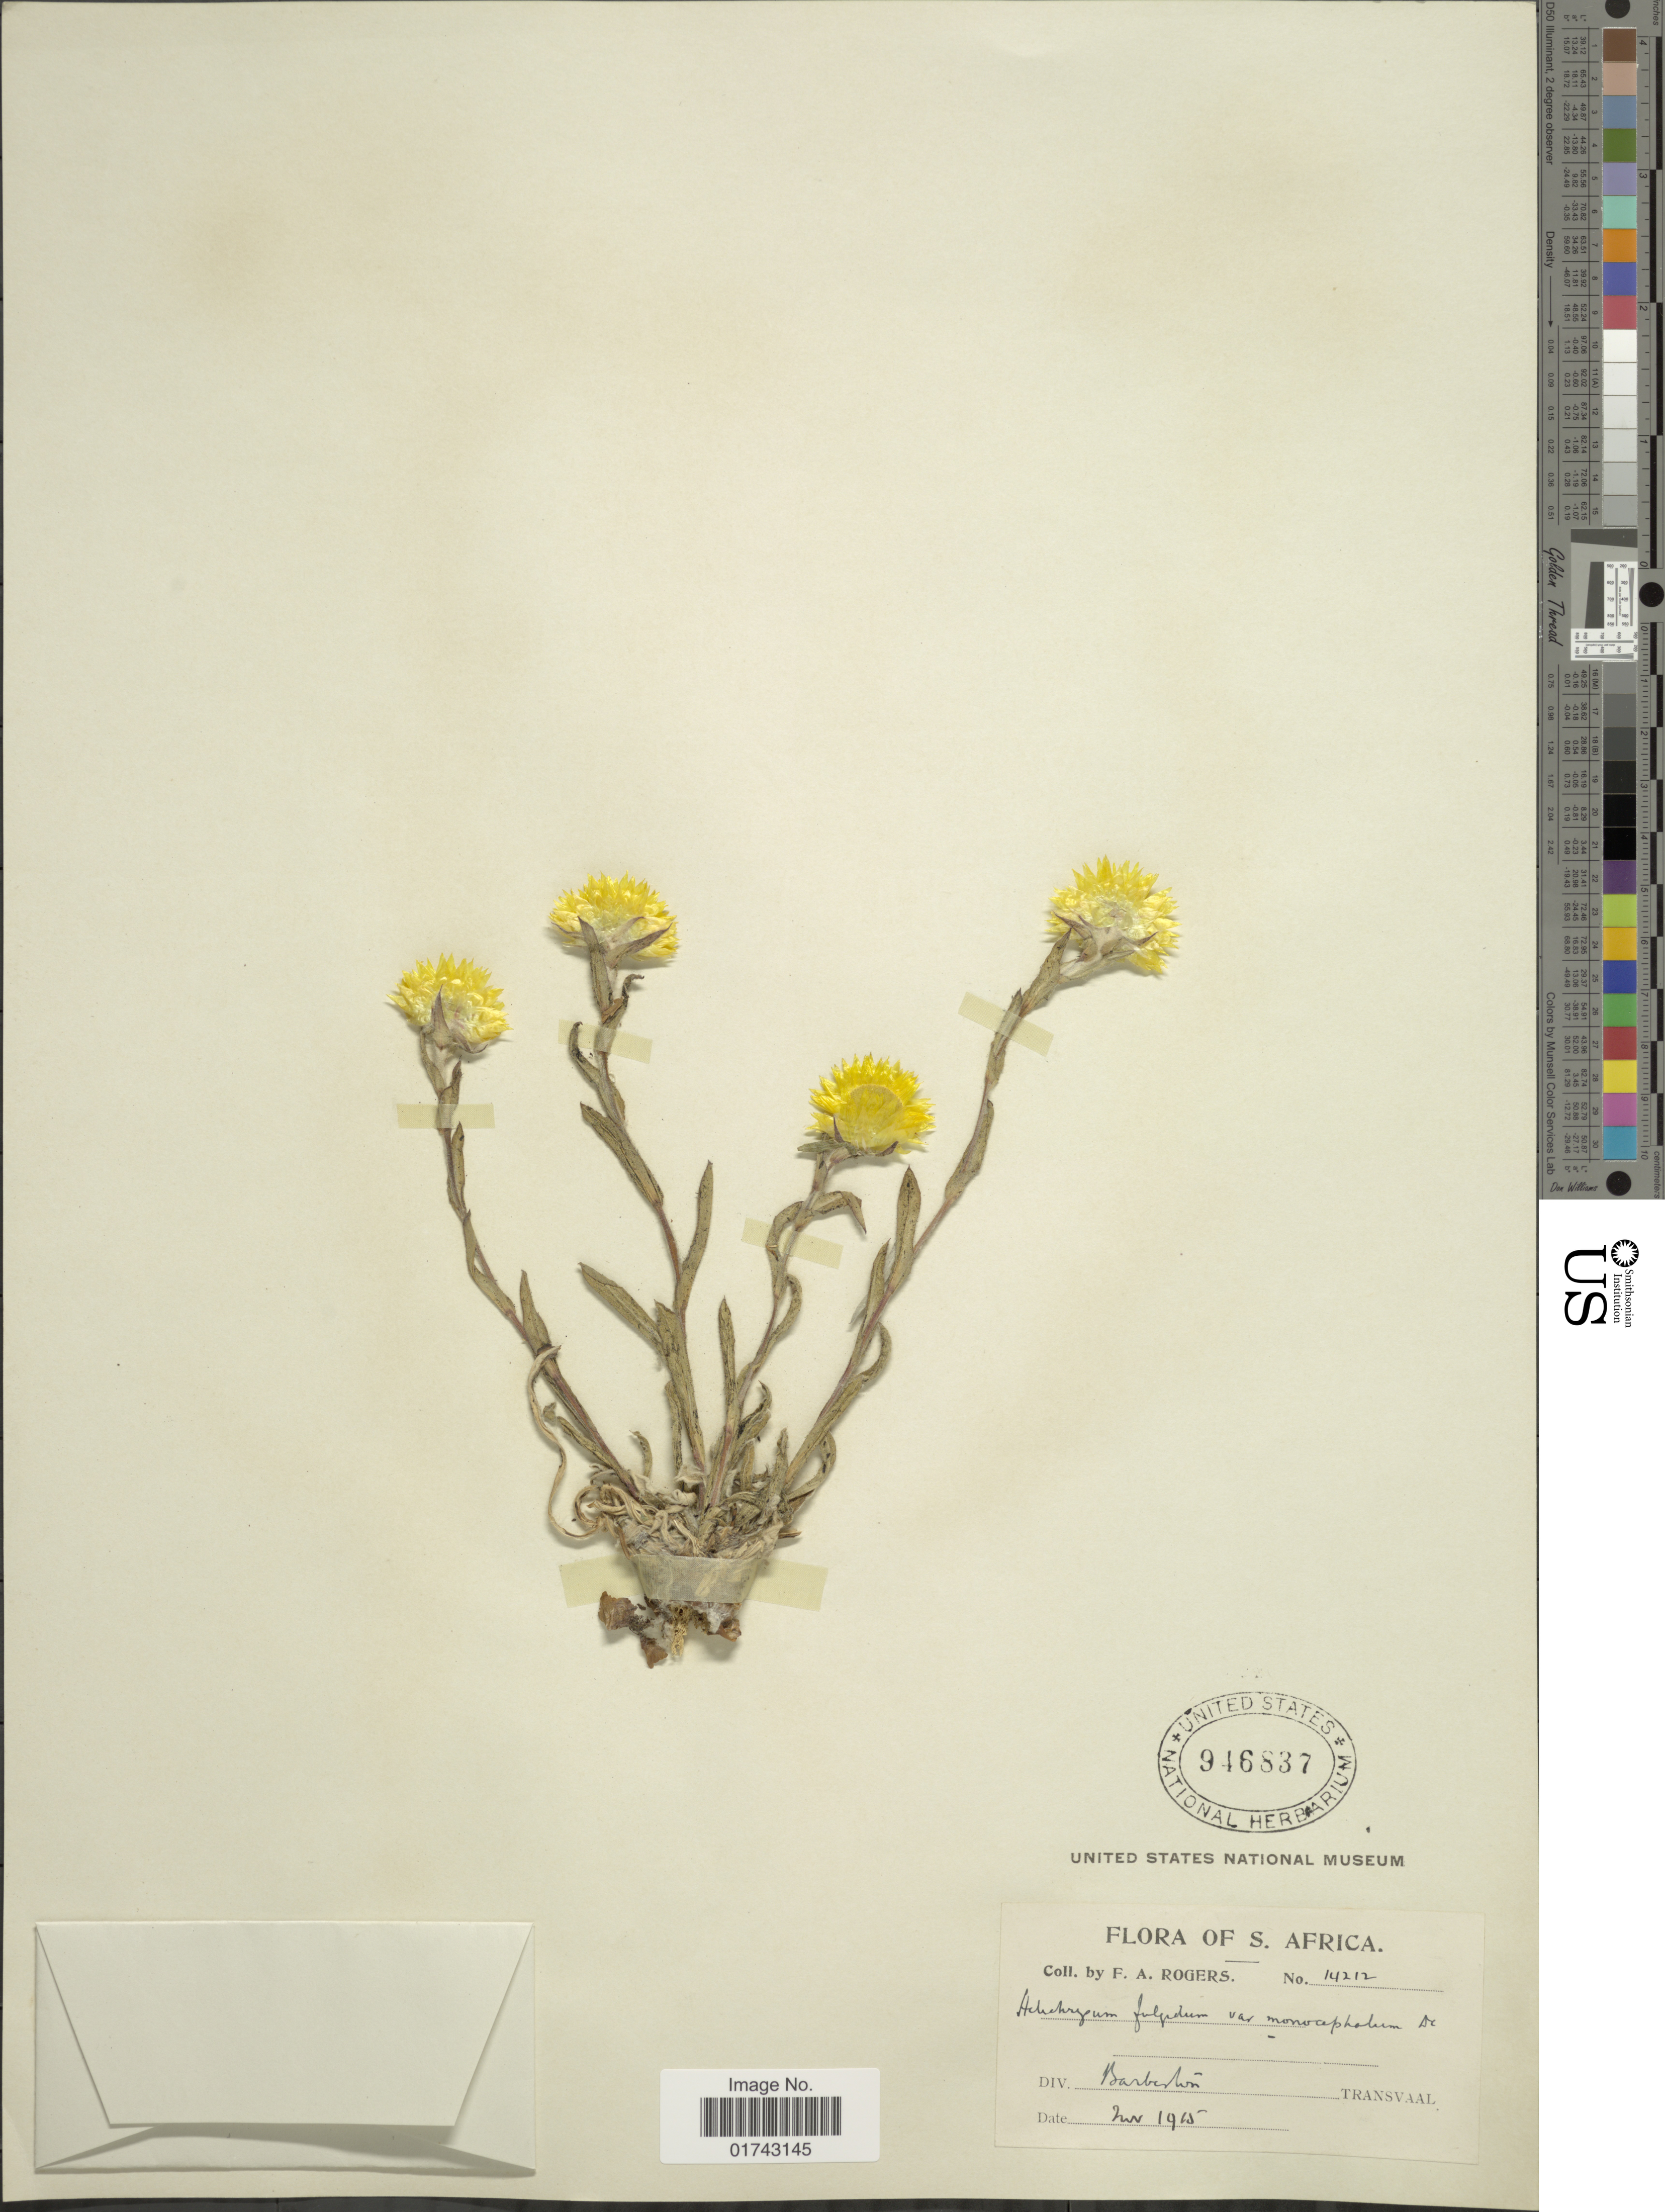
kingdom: Plantae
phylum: Tracheophyta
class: Magnoliopsida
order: Asterales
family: Asteraceae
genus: Helichrysum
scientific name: Helichrysum fulgidum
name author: (L. f.) A. Cunn.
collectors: F. A. Rogers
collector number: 14212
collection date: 1925-11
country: South Africa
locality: Dov. Barberton, Transvaal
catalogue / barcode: US 946837